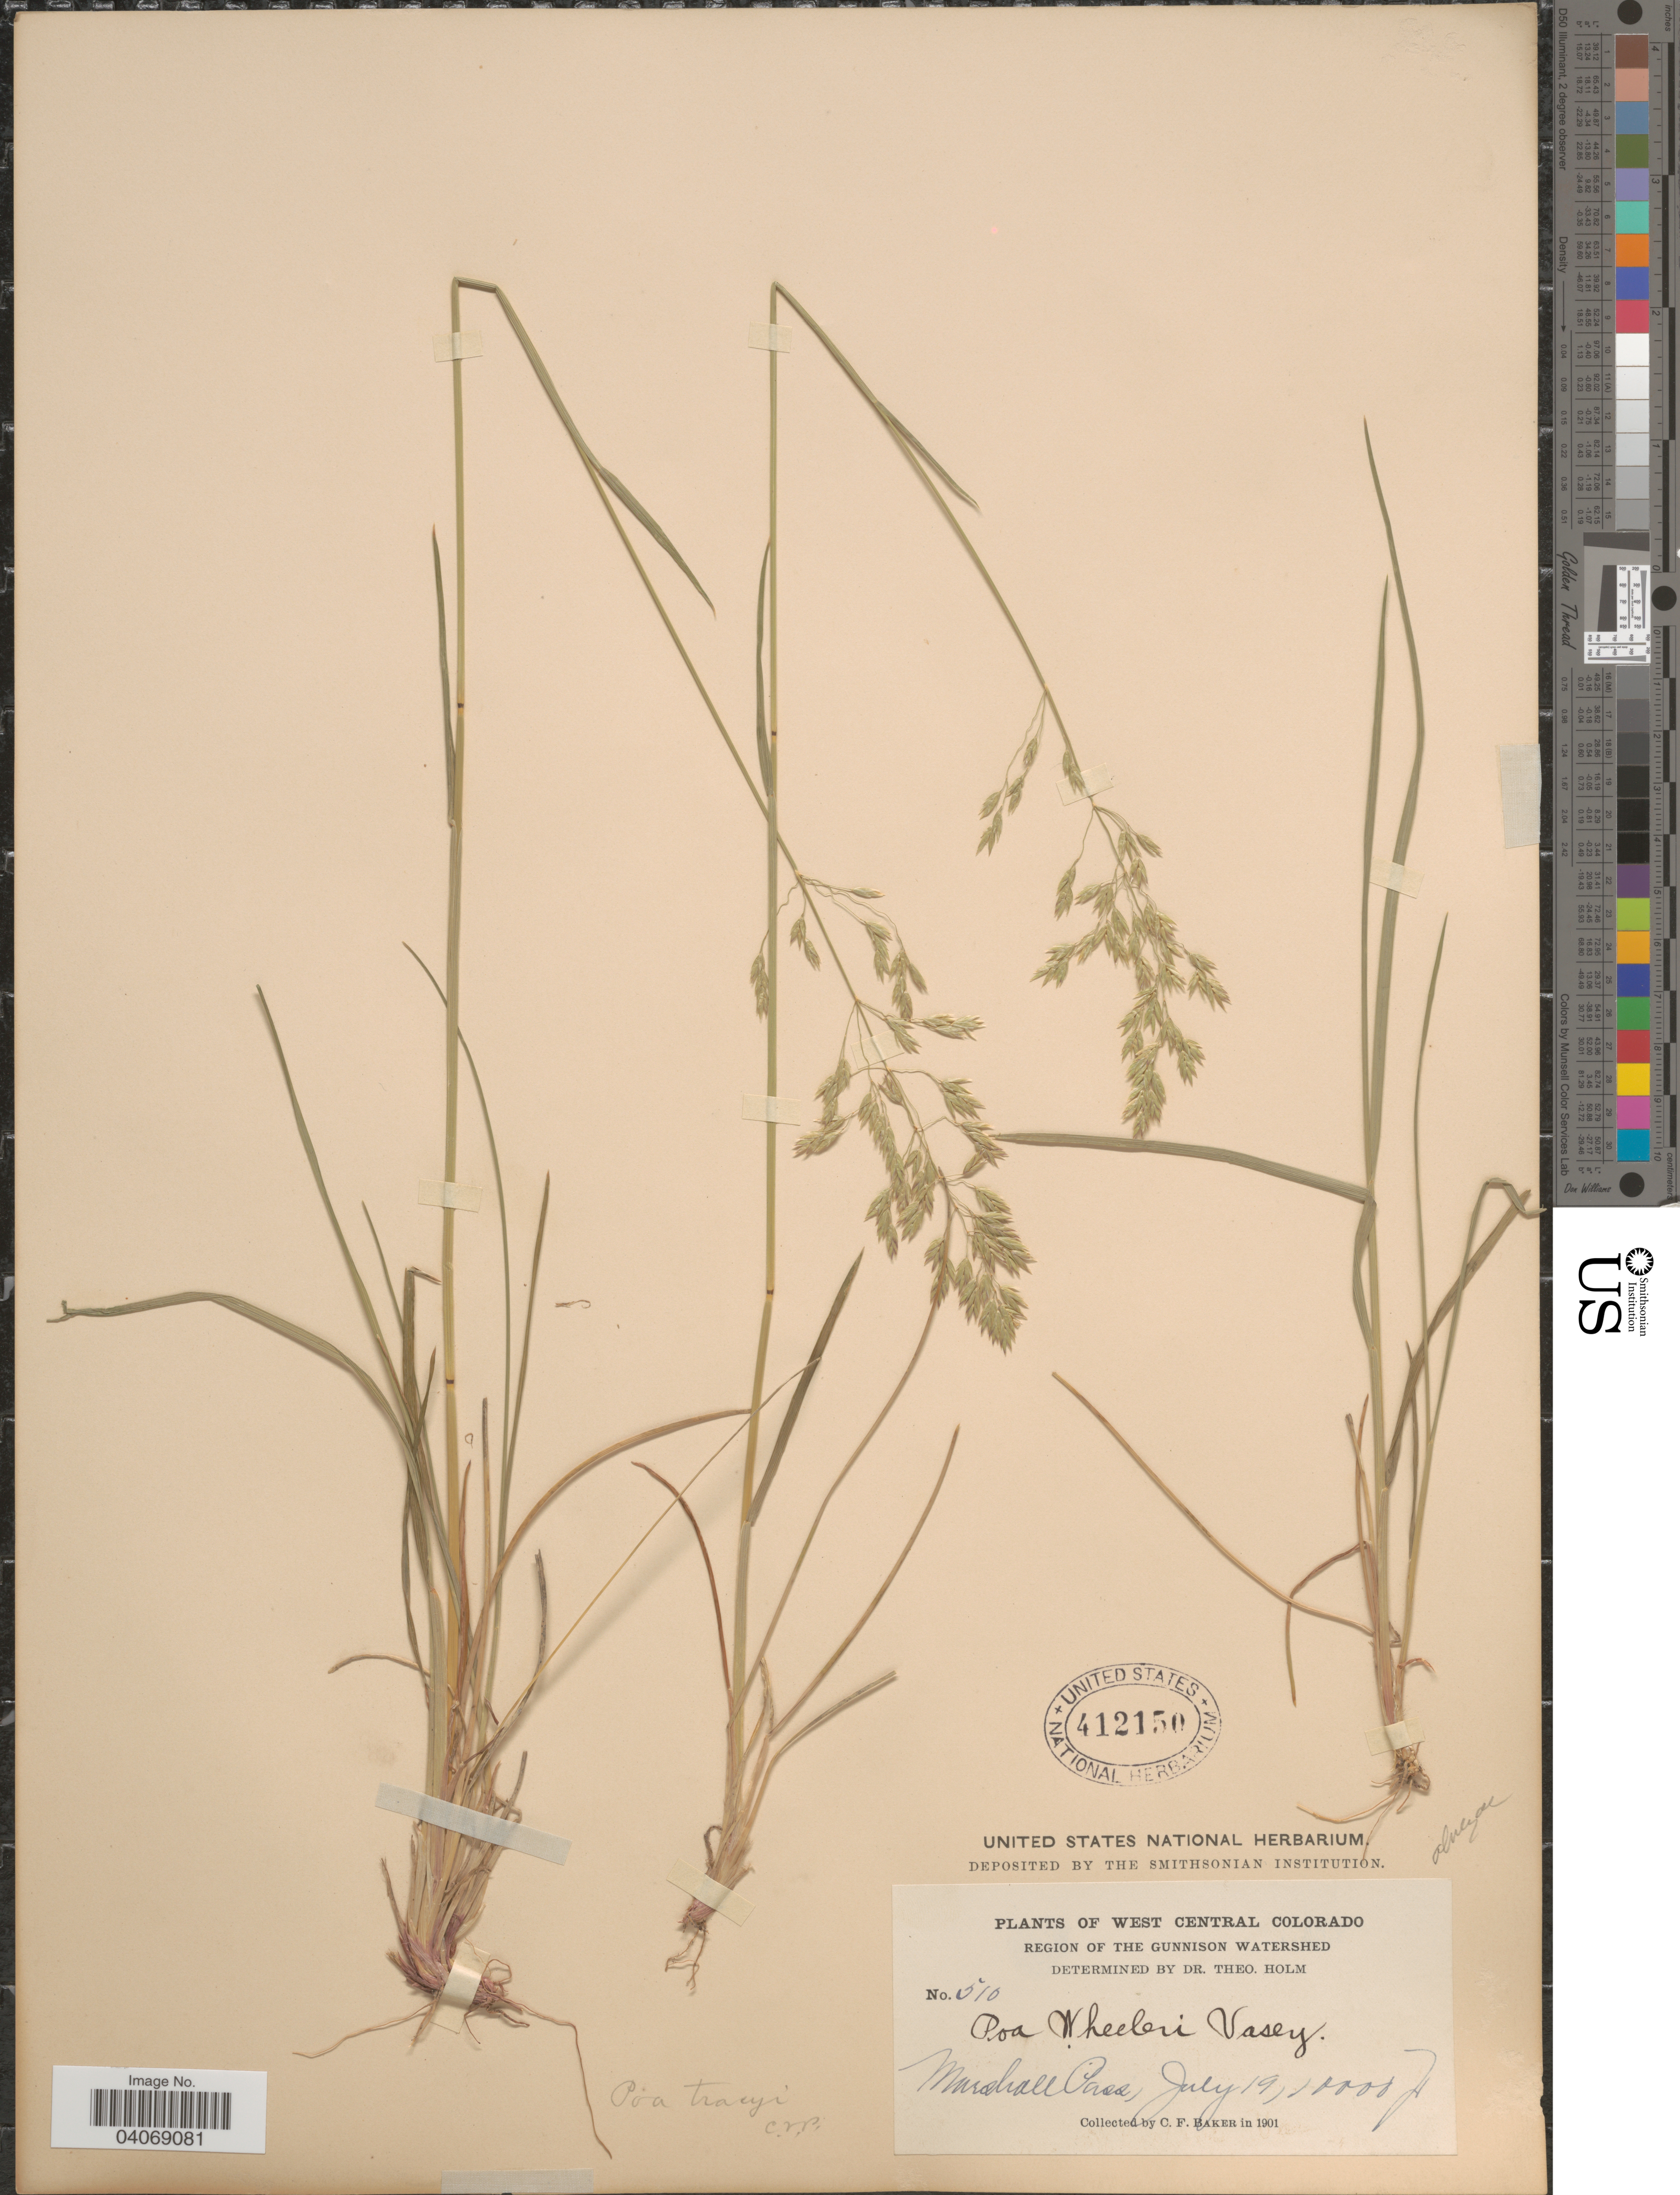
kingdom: Plantae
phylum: Tracheophyta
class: Liliopsida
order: Poales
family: Poaceae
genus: Poa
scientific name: Poa wheeleri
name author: Vasey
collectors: C. F. Baker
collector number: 510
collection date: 1901-07-19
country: United States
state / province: Colorado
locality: West Central Colorado. Region of the Gunnison Watershed. Marshall Pass.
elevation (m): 3048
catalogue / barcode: US 412150